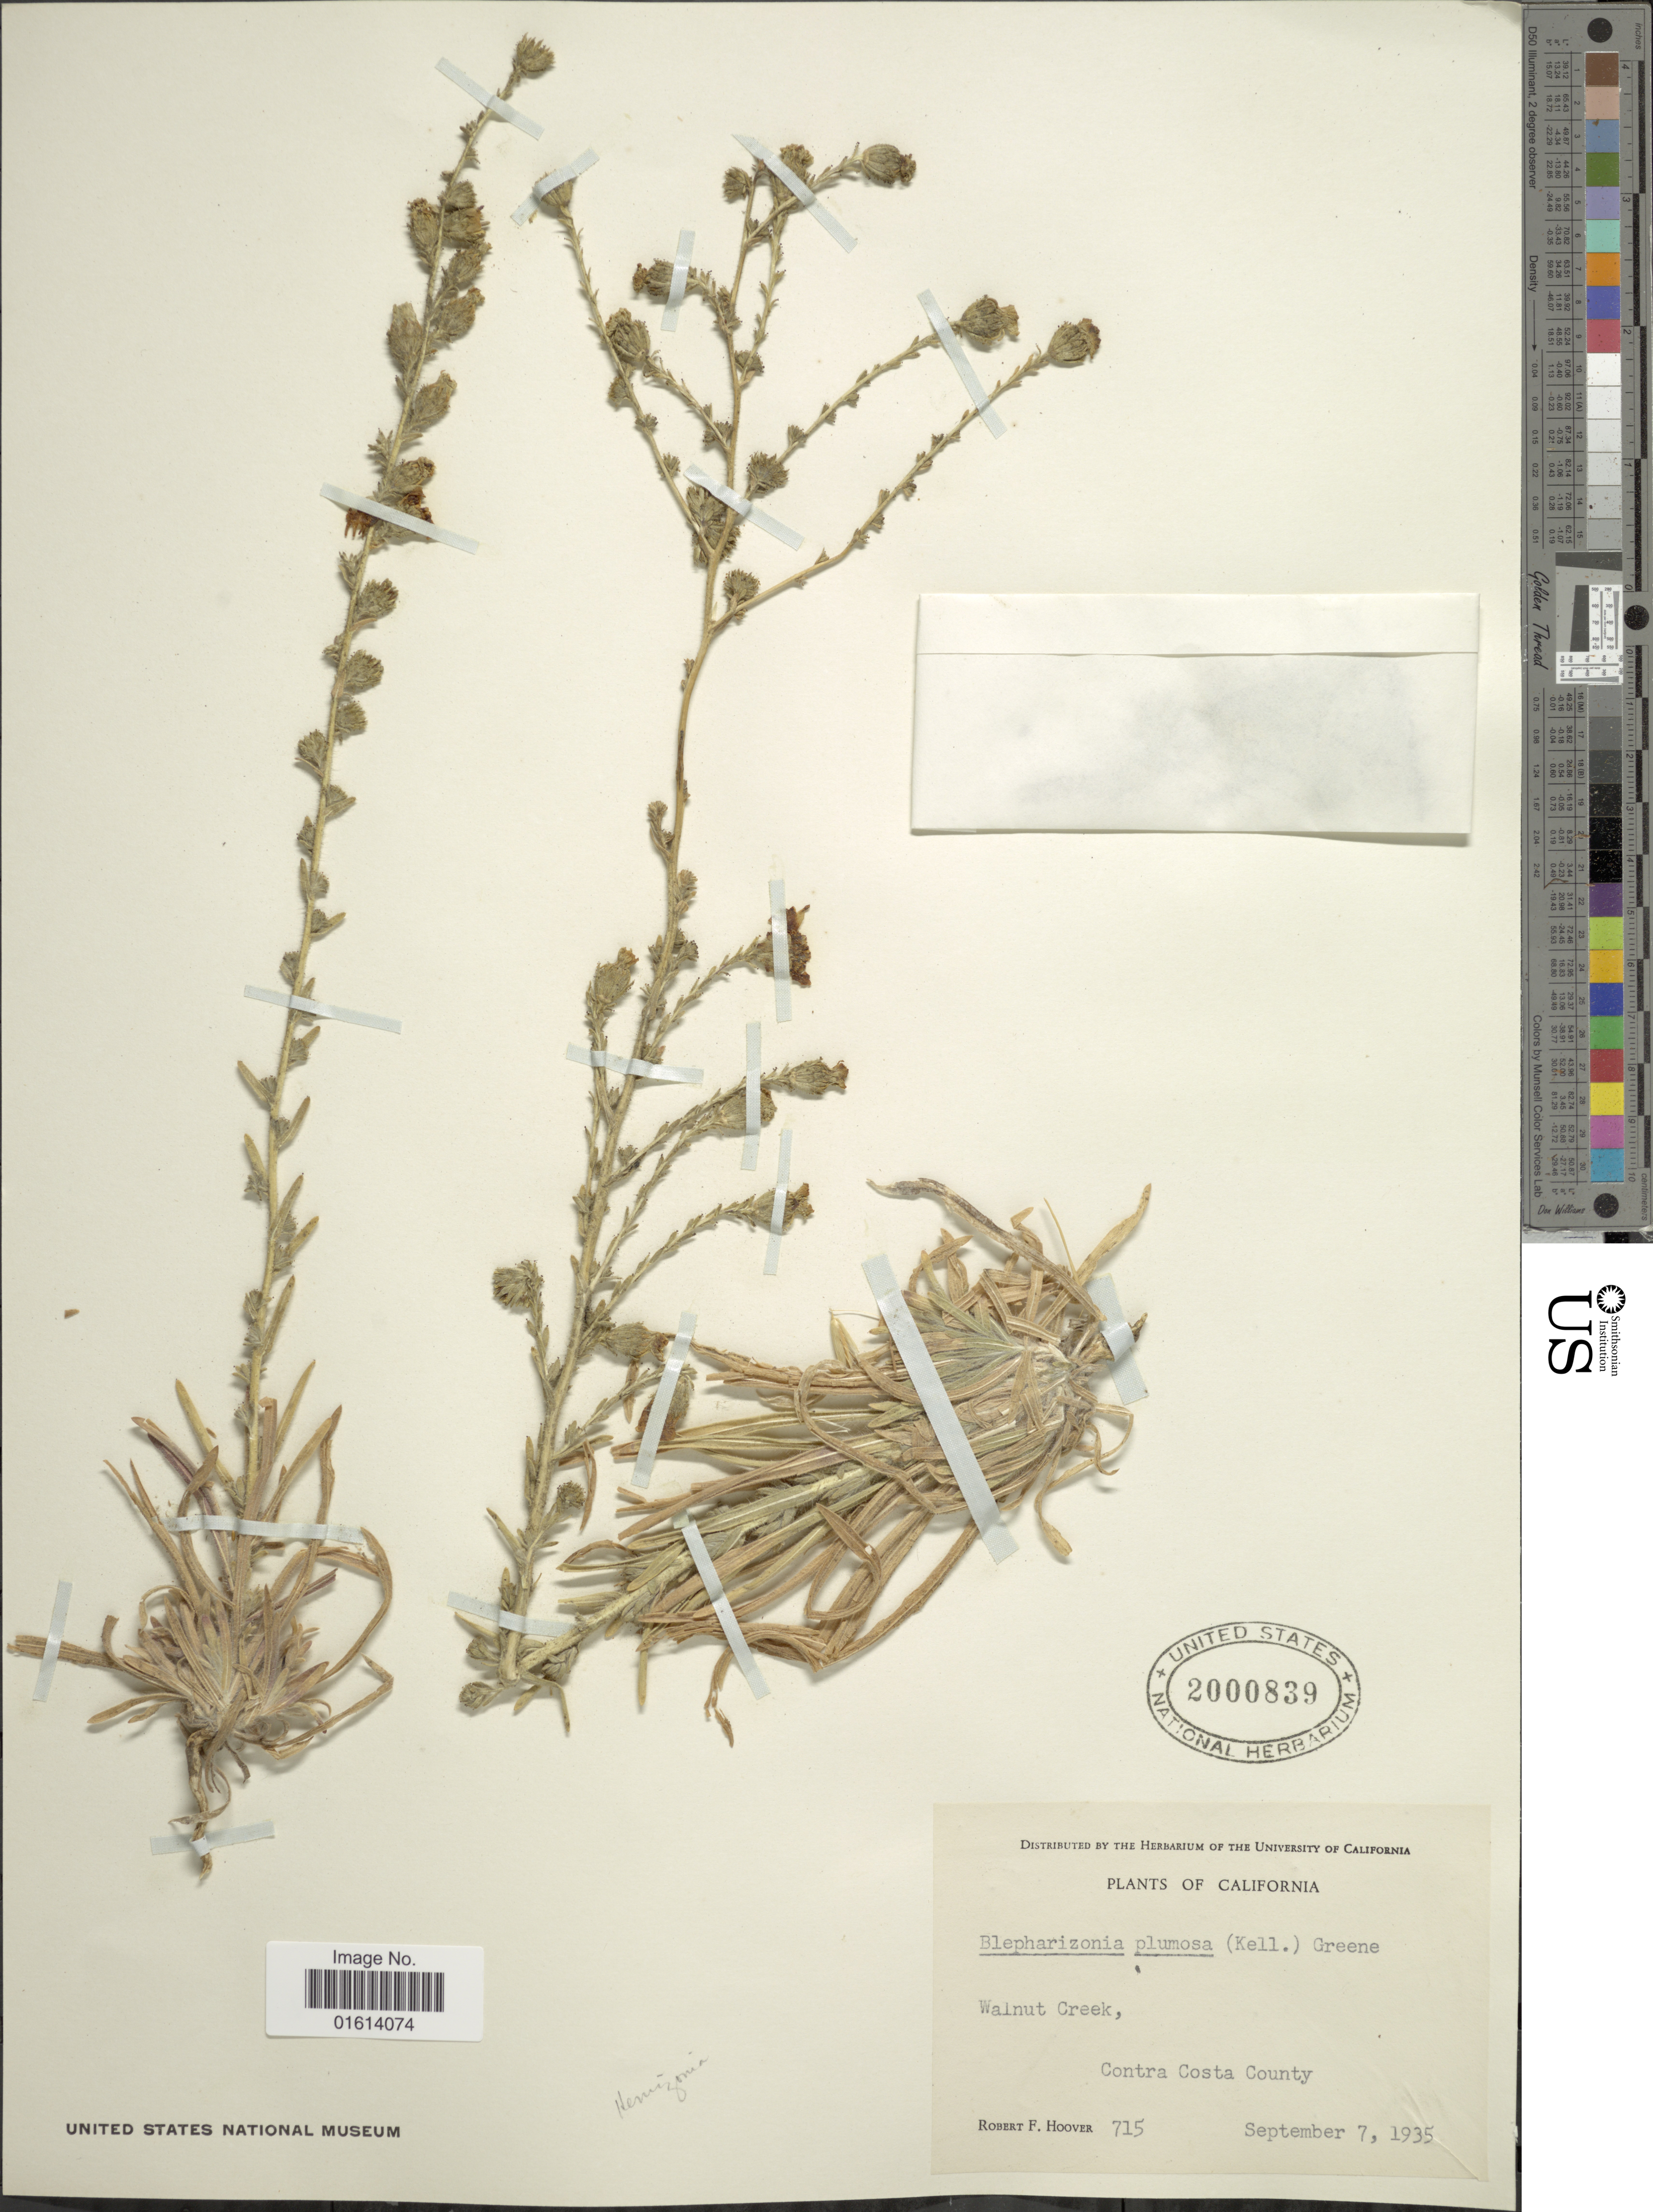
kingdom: Plantae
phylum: Tracheophyta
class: Magnoliopsida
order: Asterales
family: Asteraceae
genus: Blepharizonia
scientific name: Blepharizonia plumosa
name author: (Kellogg) Greene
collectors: R. F. Hoover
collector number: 715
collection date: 1935-09-07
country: United States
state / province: California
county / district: Contra Costa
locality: Walnut Creek, Contra Costa County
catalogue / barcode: US 2000839